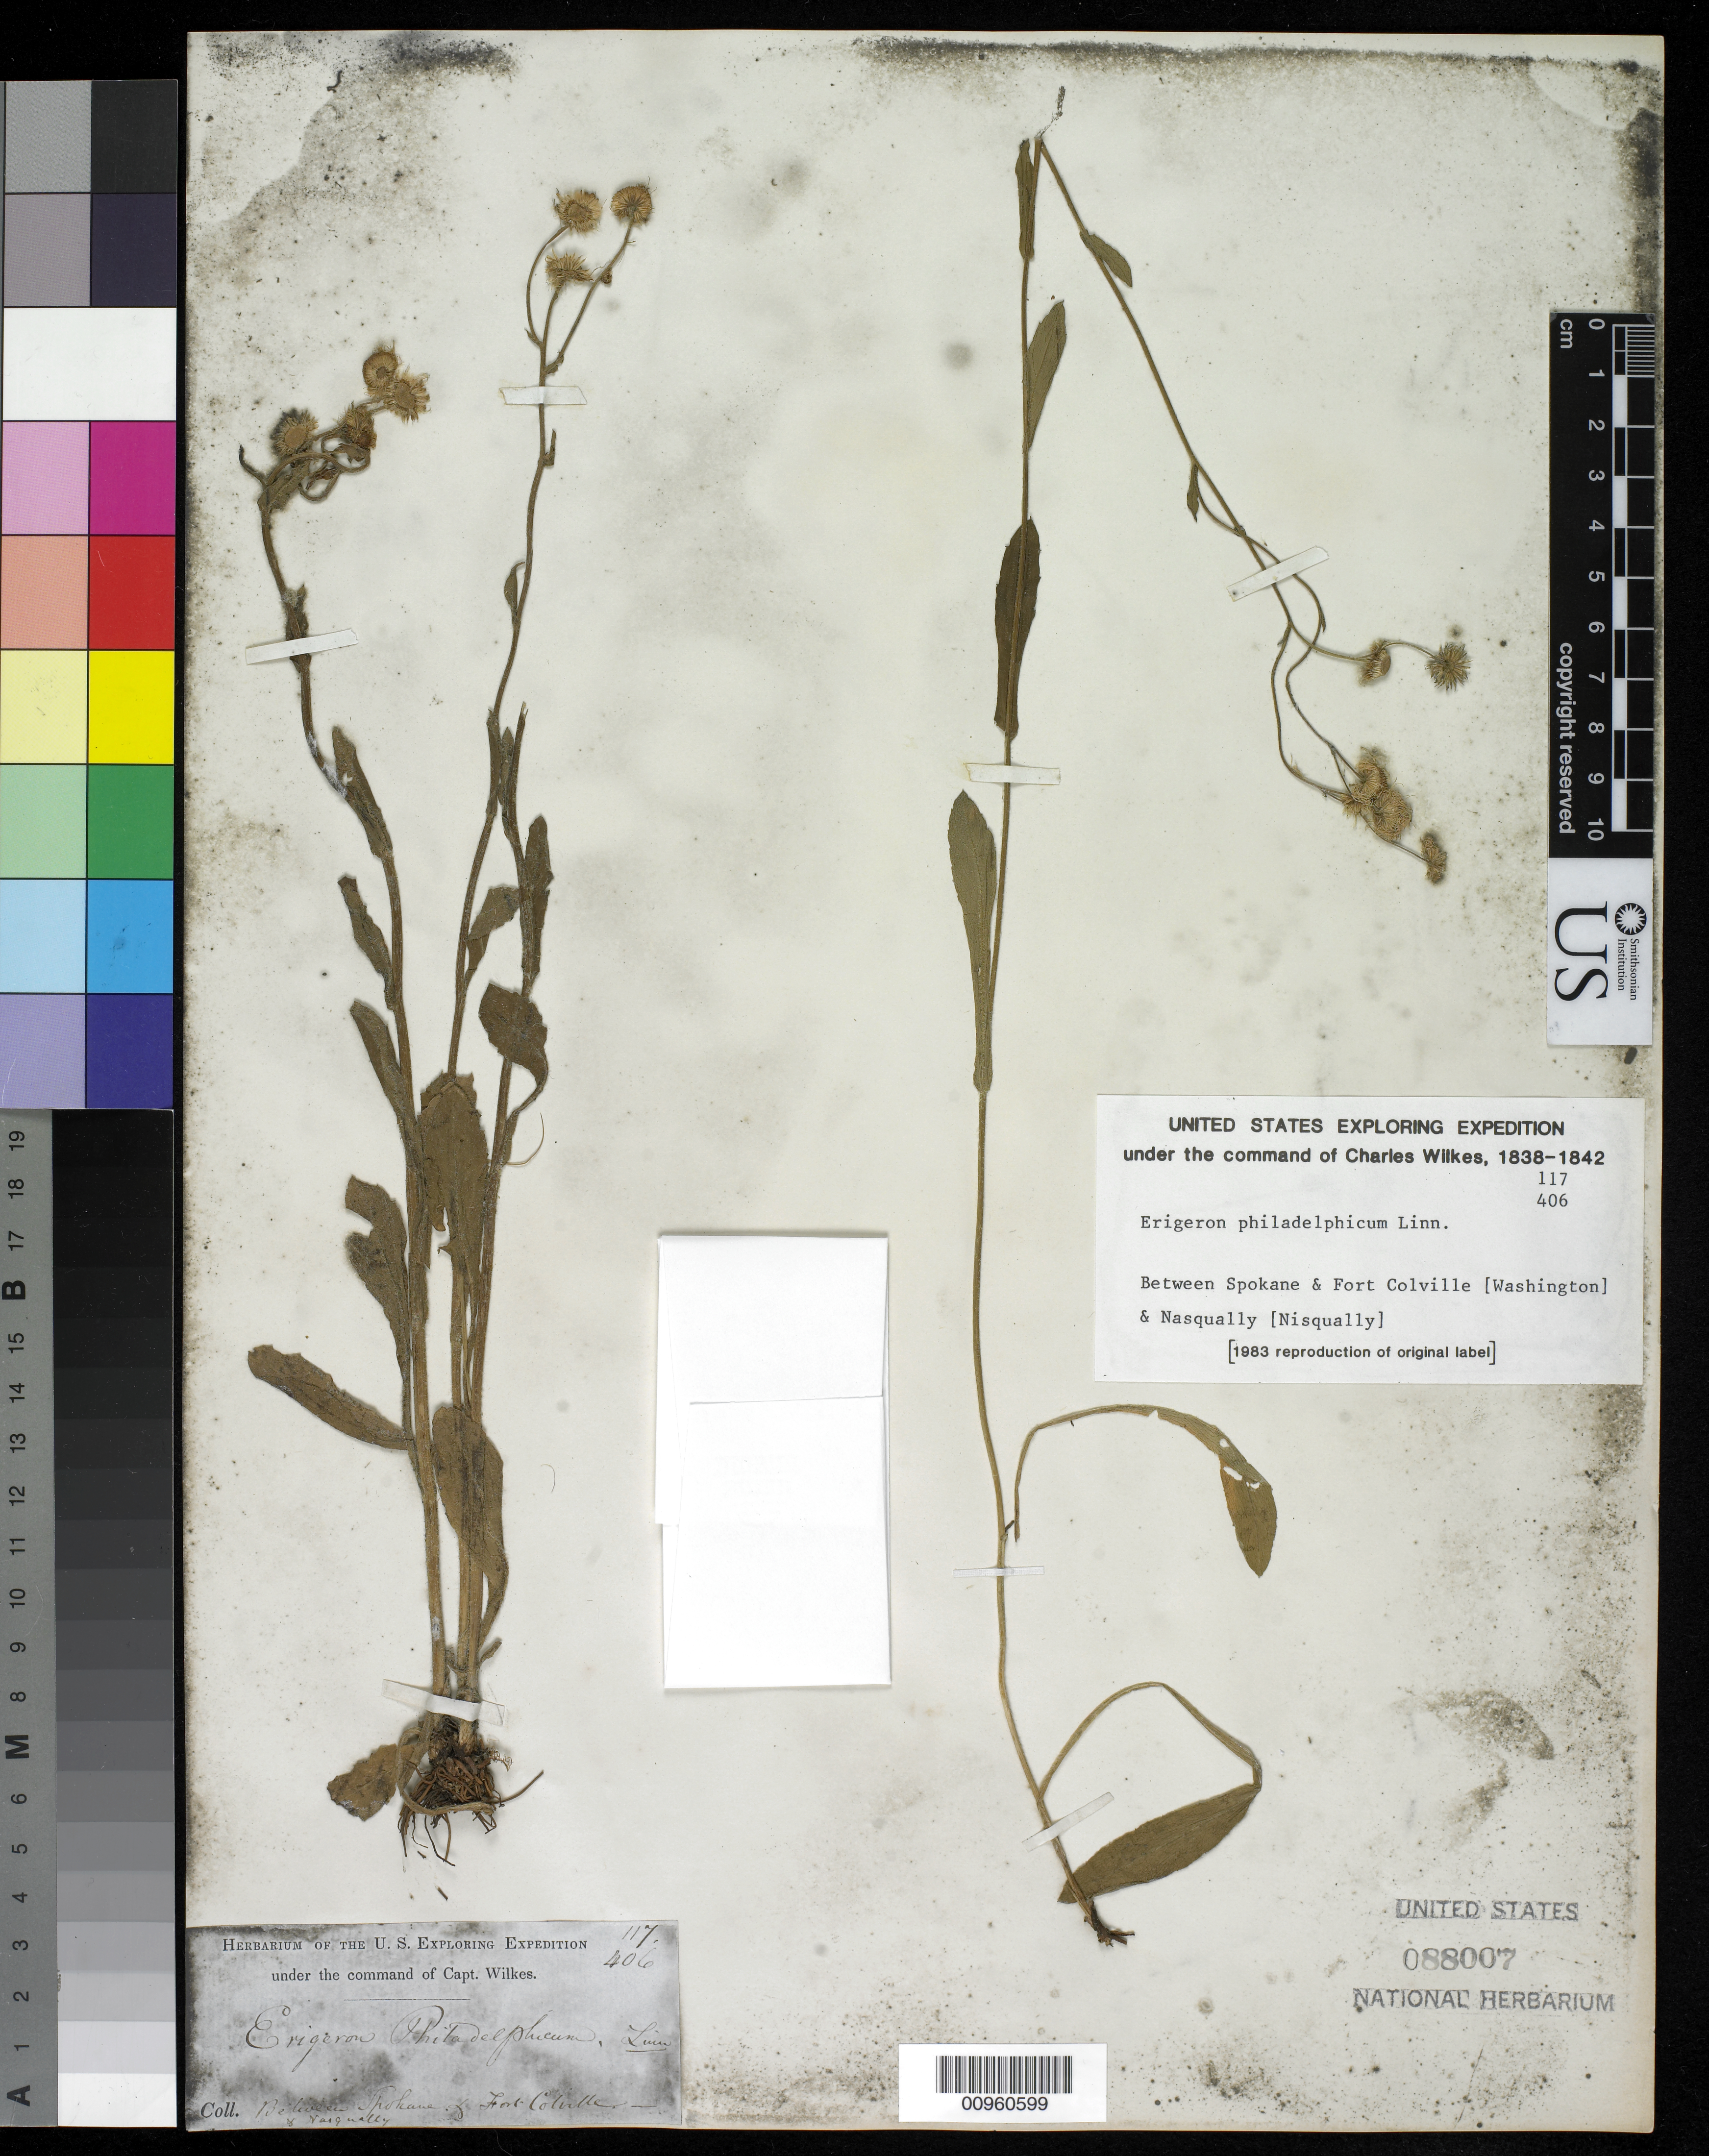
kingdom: Plantae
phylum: Tracheophyta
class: Magnoliopsida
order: Asterales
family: Asteraceae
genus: Erigeron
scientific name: Erigeron philadelphicus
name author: L.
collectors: Wilkes Explor. Exped.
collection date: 1838/1842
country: United States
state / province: Washington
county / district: Spokane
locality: Between Spokane and Fort Colville and Nisqually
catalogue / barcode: US 88007